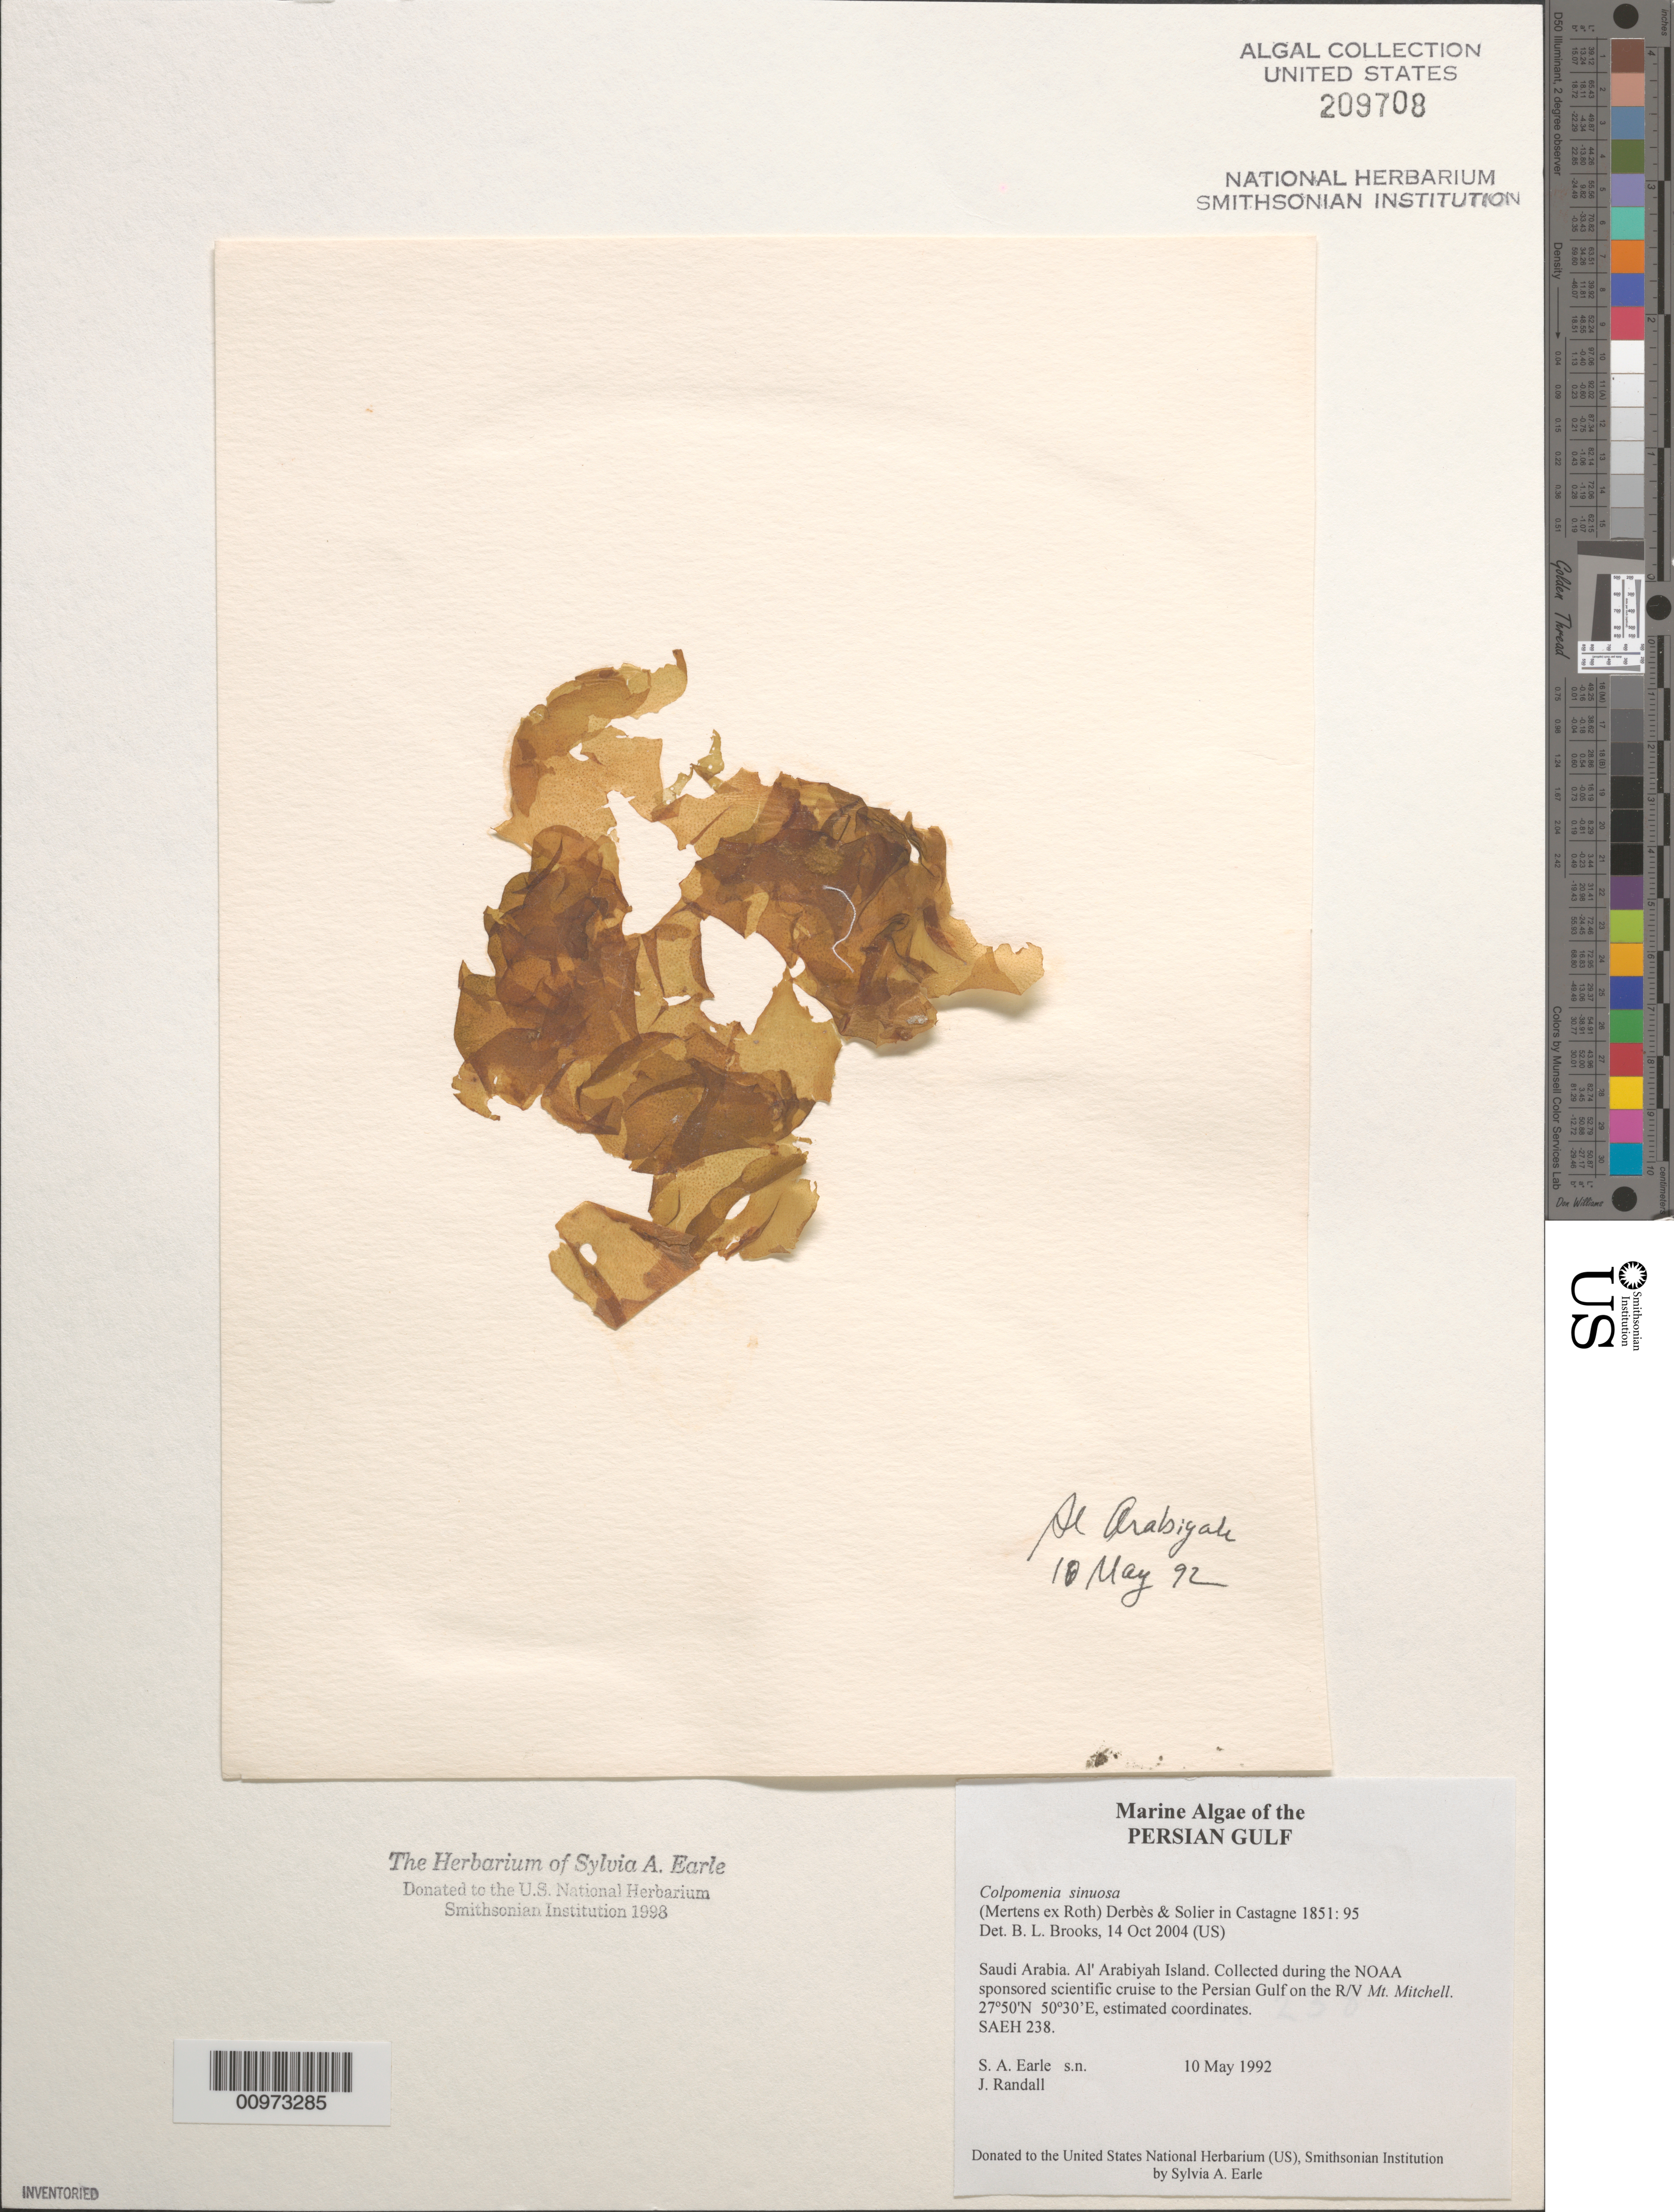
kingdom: Chromista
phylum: Ochrophyta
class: Phaeophyceae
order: Scytosiphonales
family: Scytosiphonaceae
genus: Colpomenia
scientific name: Colpomenia sinuosa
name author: (K. Mert. ex Roth) Derbes & Solier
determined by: Brooks, B. L., (BOT), Smithsonian Institution - National Museum of Natural History (UNITED STATES)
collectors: S. A. Earle & J. Randall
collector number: SAEH 238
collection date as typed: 10 May 1992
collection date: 1992-05-10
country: Saudi Arabia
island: Al' Arabiyah Island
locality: Persian Gulf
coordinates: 27 50'N, 50 30'E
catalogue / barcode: US 209708